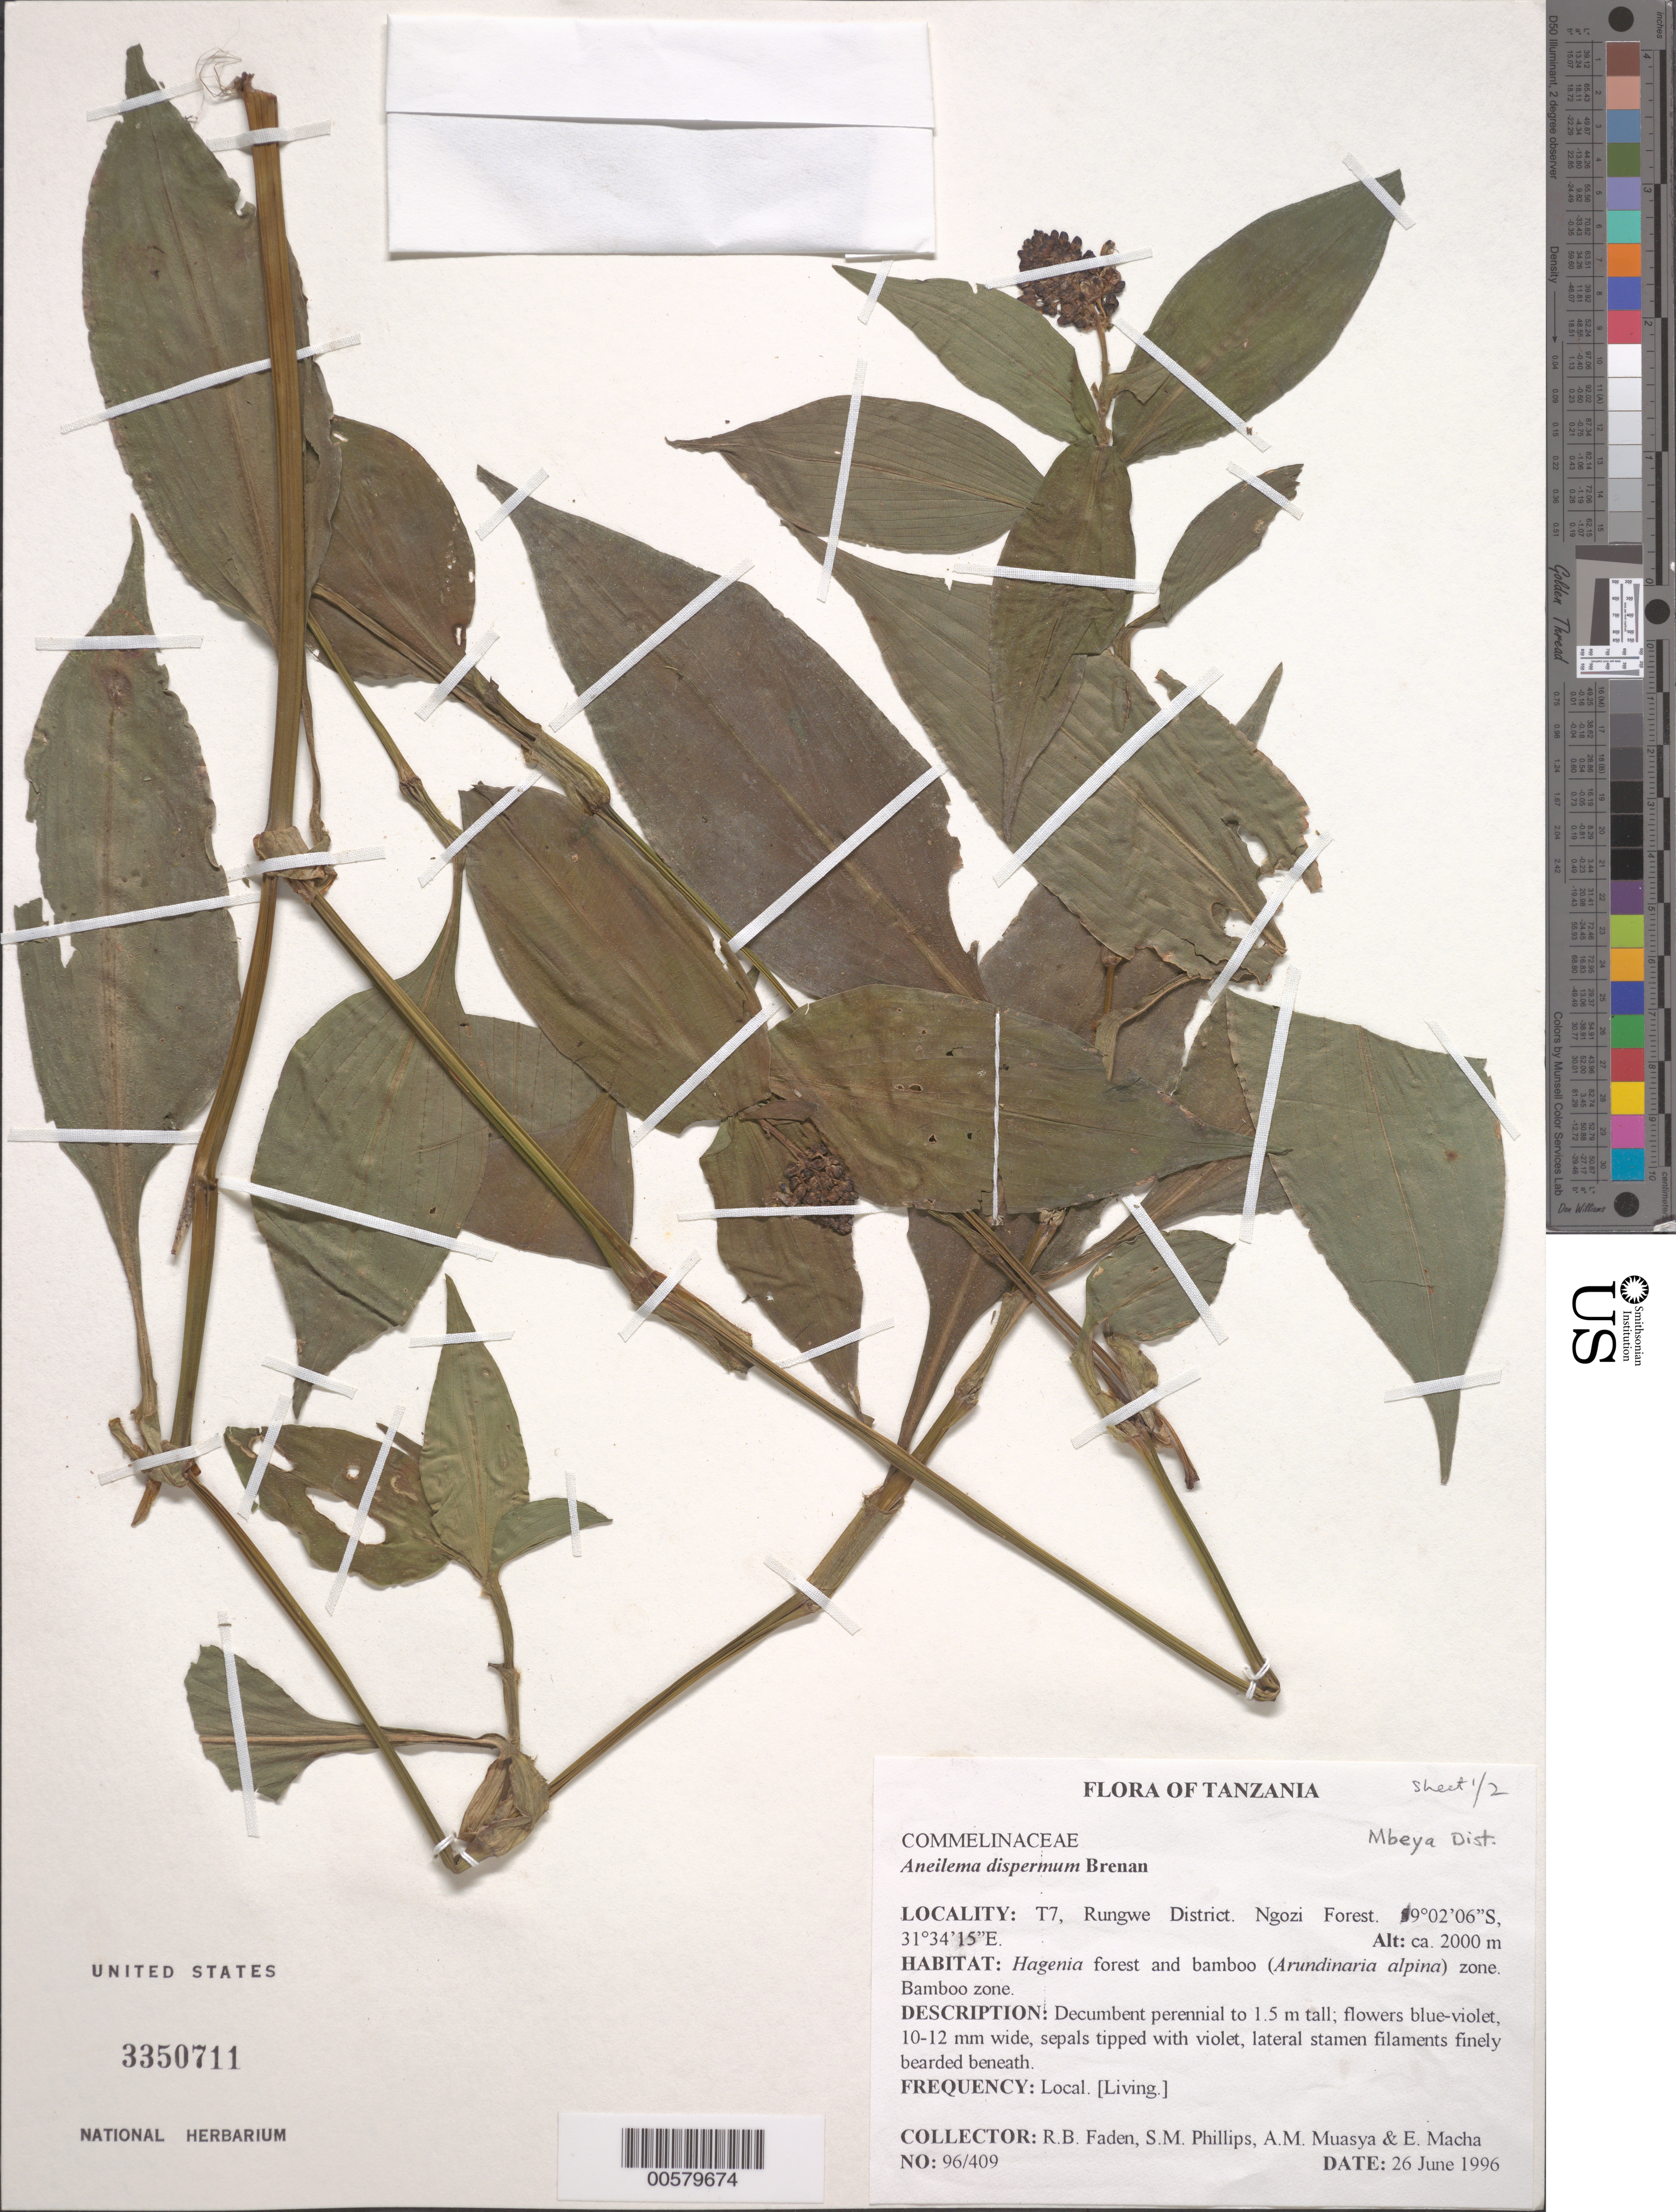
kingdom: Plantae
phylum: Tracheophyta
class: Liliopsida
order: Commelinales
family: Commelinaceae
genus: Aneilema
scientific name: Aneilema dispermum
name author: Brenan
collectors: R. B. Faden, E. Macha, S. M. Phillips & A. Muasya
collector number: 96/409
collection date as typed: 26 Jun 1996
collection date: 1996-06-26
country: Tanzania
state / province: Mbeya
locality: Rungwe dist., ngozi forest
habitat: Hagenia forest and bamboo zone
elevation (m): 2000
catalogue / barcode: US 3350711